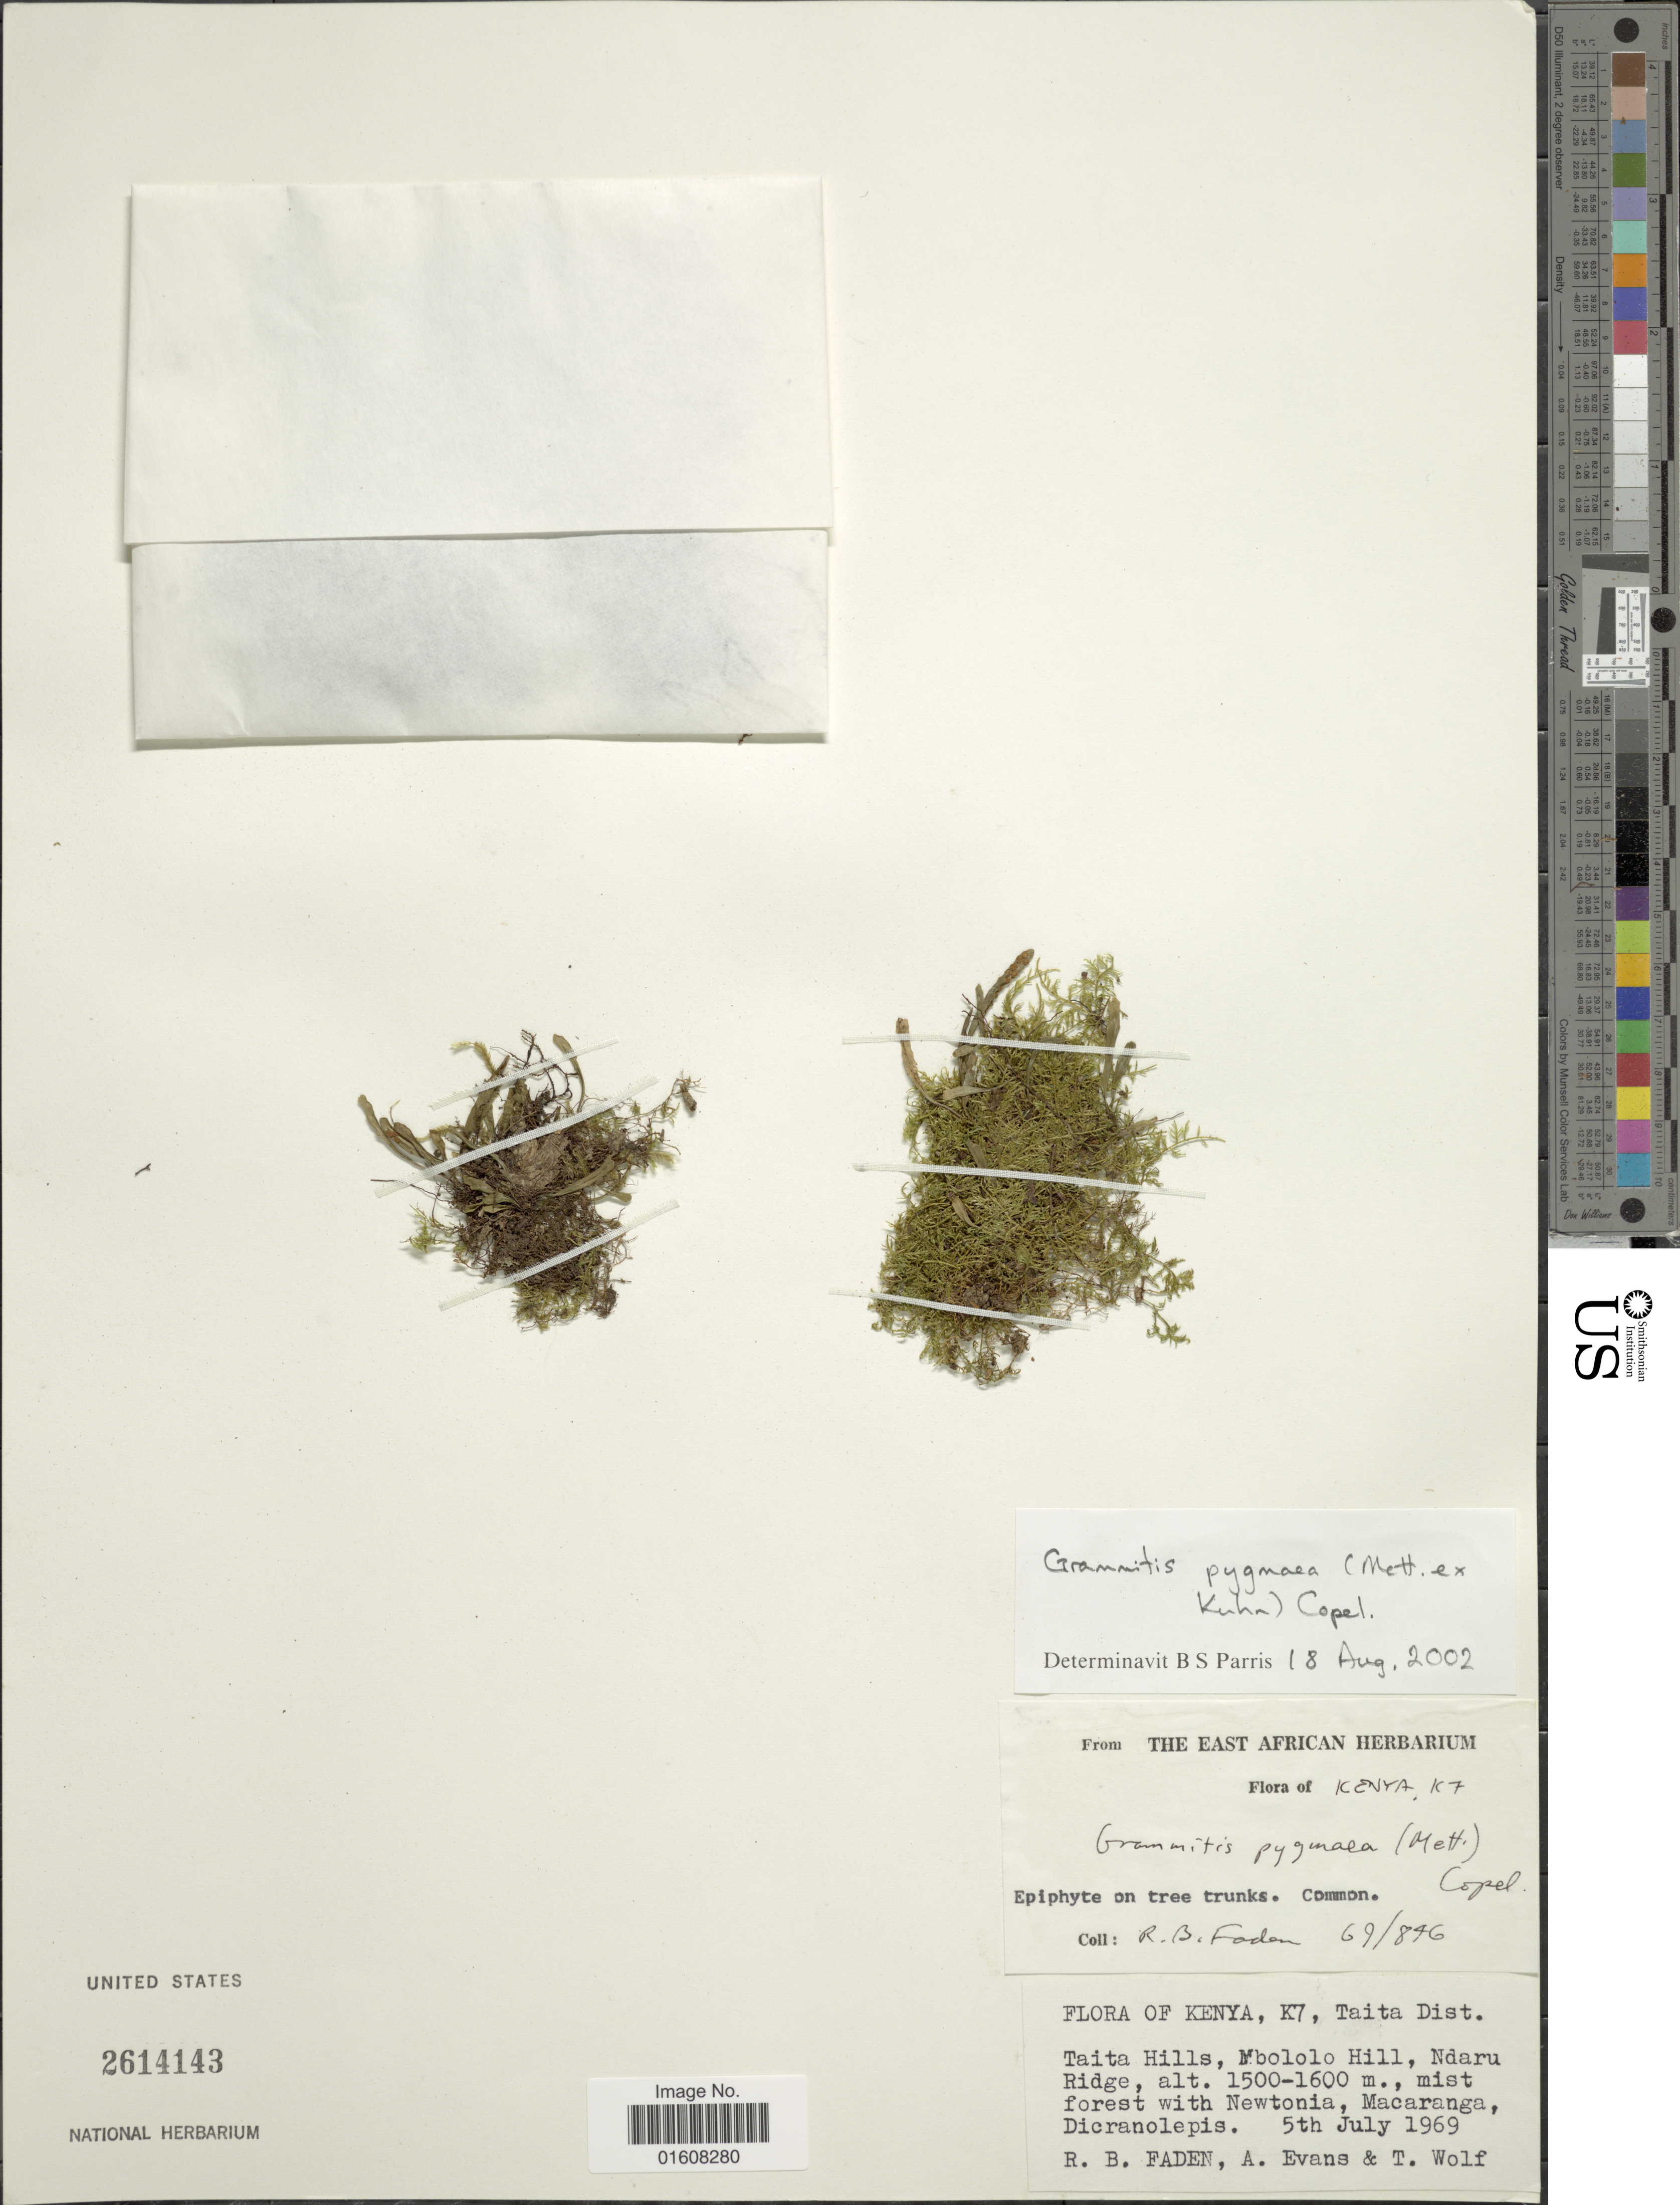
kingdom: Plantae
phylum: Tracheophyta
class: Polypodiopsida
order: Polypodiales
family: Polypodiaceae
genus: Grammitis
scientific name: Grammitis pygmaea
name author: (Mett. ex Kuhn) Copel.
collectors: R. B. Faden, A. Evans & T. Wolf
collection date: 1969-07-05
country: Kenya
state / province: Taita Taveta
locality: K7, Taita Dist. Taita Hills, Mbololo Hill, Ndaru Ridge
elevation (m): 1500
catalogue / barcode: US 2614143